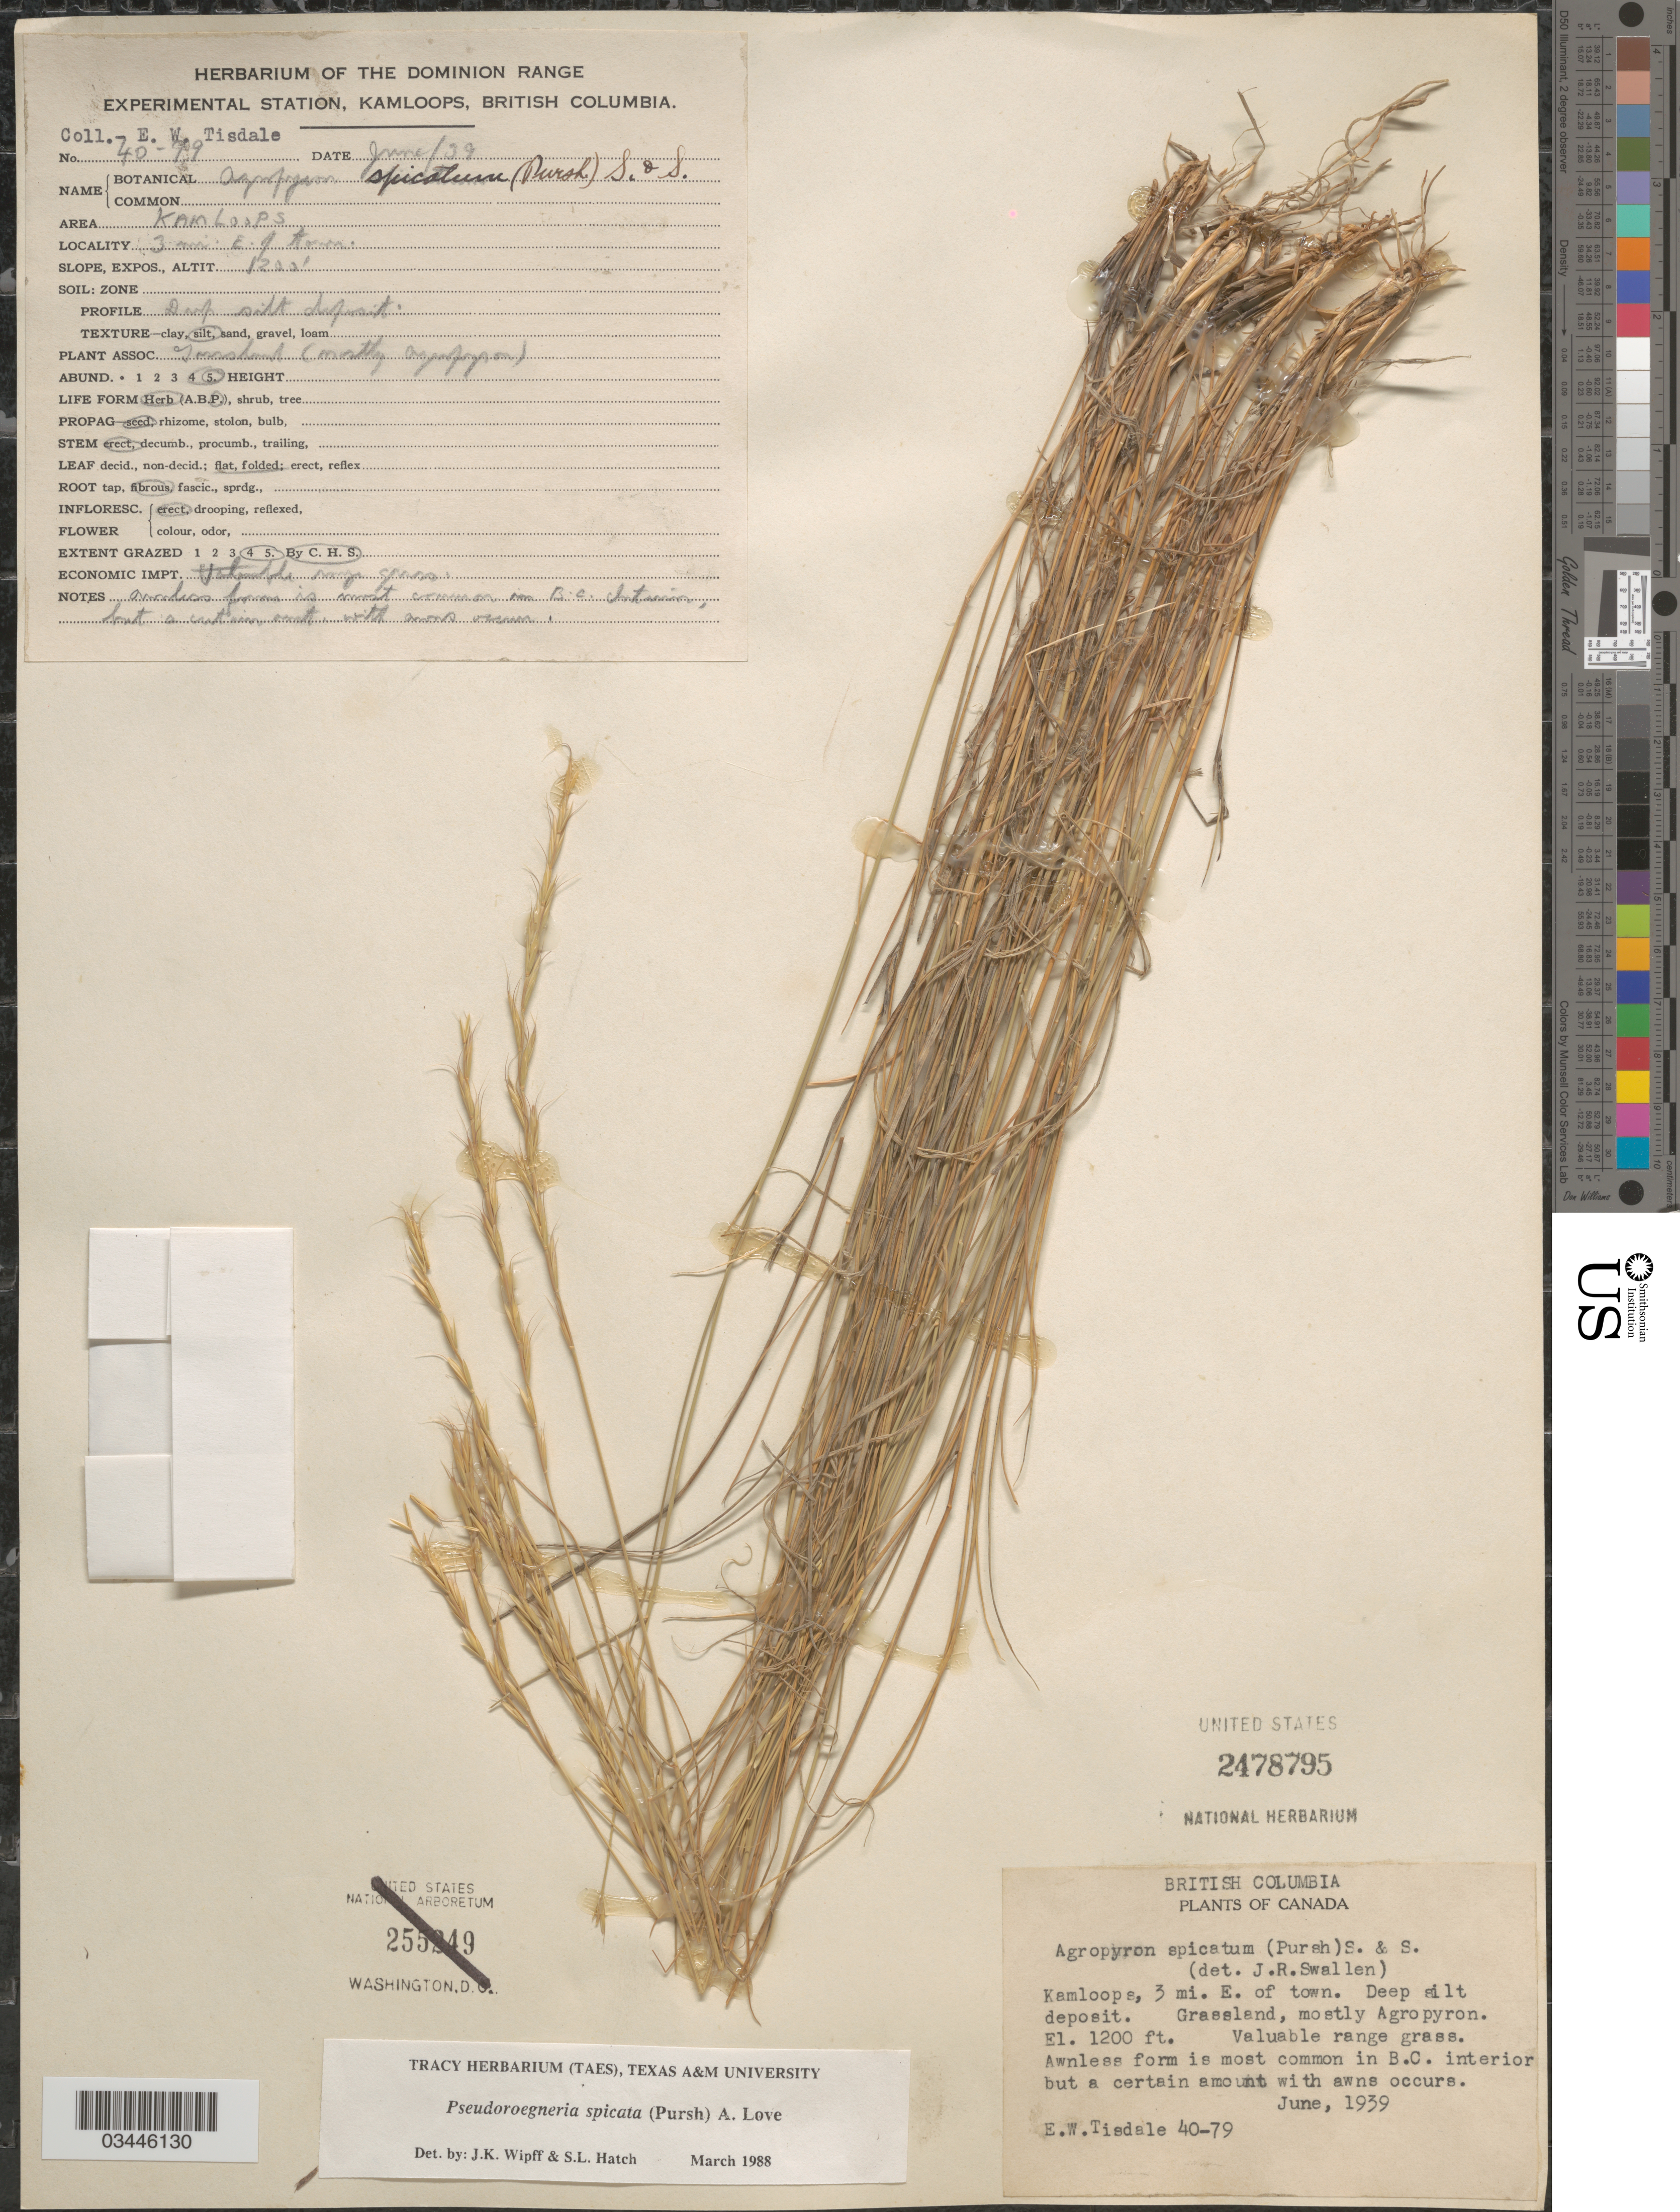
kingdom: Plantae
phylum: Tracheophyta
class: Liliopsida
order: Poales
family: Poaceae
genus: Pseudoroegneria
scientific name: Pseudoroegneria spicata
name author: (Pursh) Á. Löve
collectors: E. Tisdale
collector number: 40-79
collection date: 1939-06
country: Canada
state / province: British Columbia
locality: Kamloops, 3 mi. E. of town.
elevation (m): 366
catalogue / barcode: US 2478795